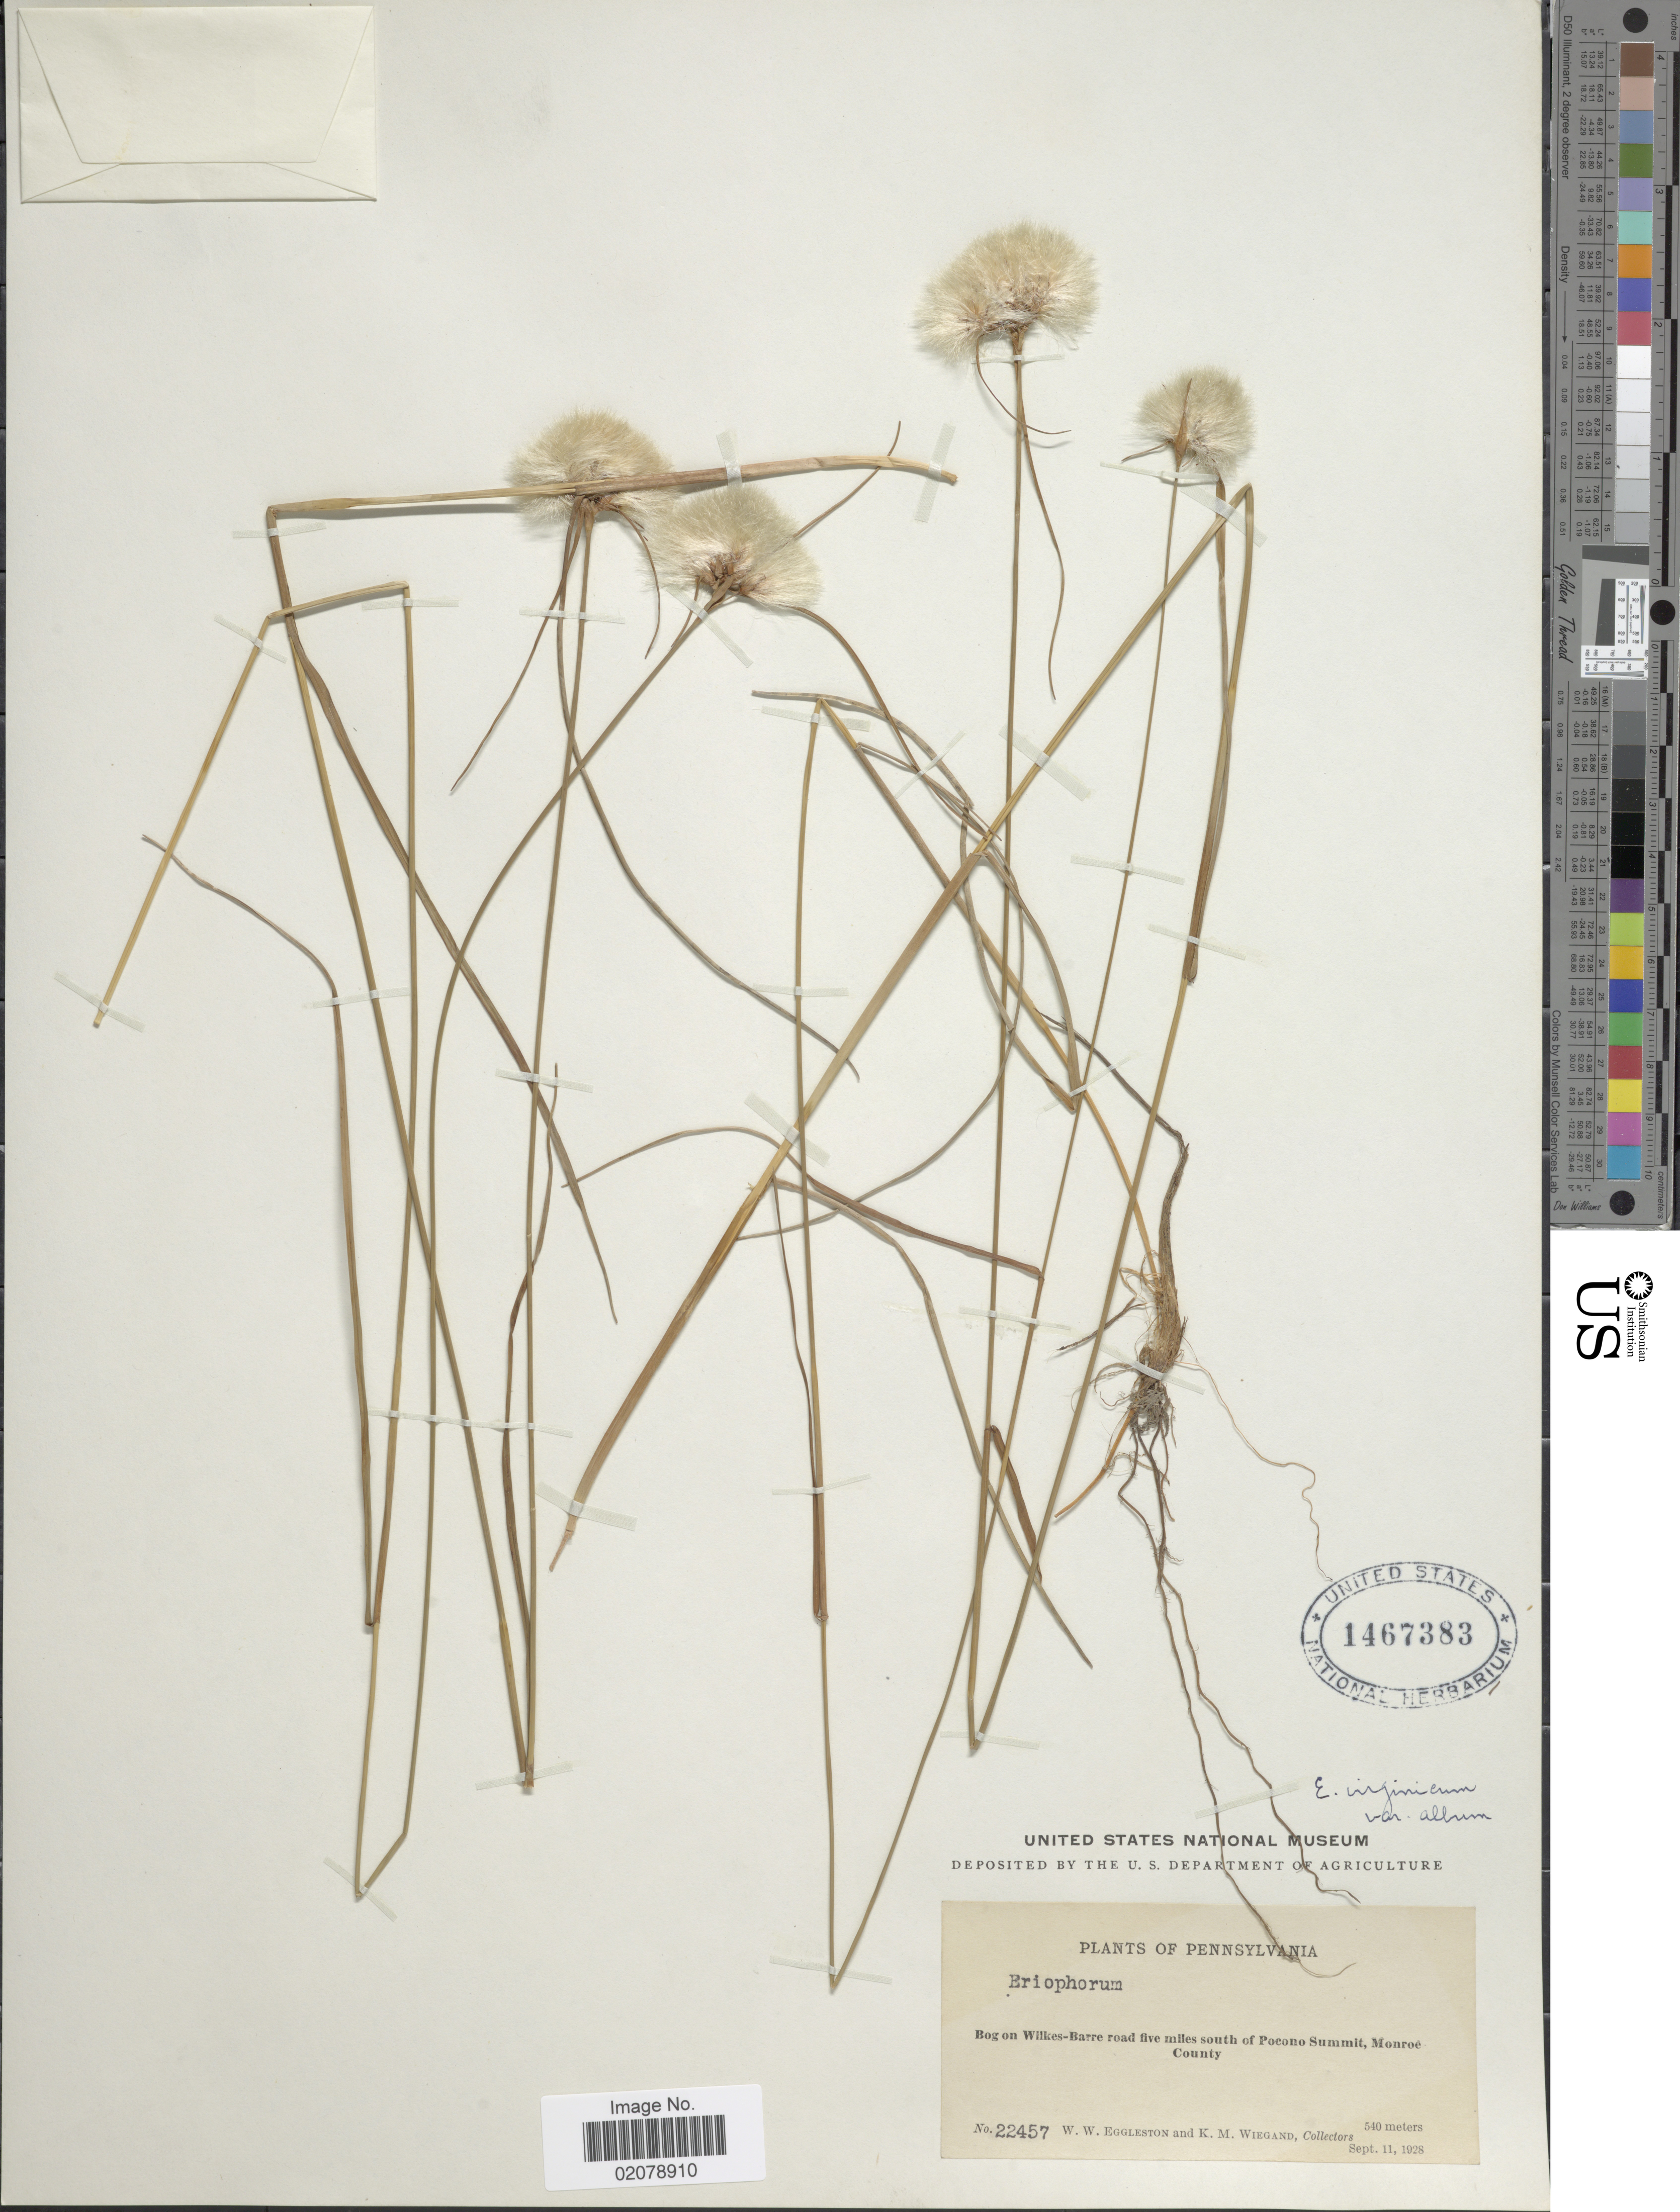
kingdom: Plantae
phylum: Tracheophyta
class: Liliopsida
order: Poales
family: Cyperaceae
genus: Eriophorum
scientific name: Eriophorum virginicum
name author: L.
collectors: W. W. Eggleston & K. M. Wiegand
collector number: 22457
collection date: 1928-09-11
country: United States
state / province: Pennsylvania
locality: Wilkes-Barre road five miles south of Pocono Summit, Monroe County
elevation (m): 540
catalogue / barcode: US 1467383